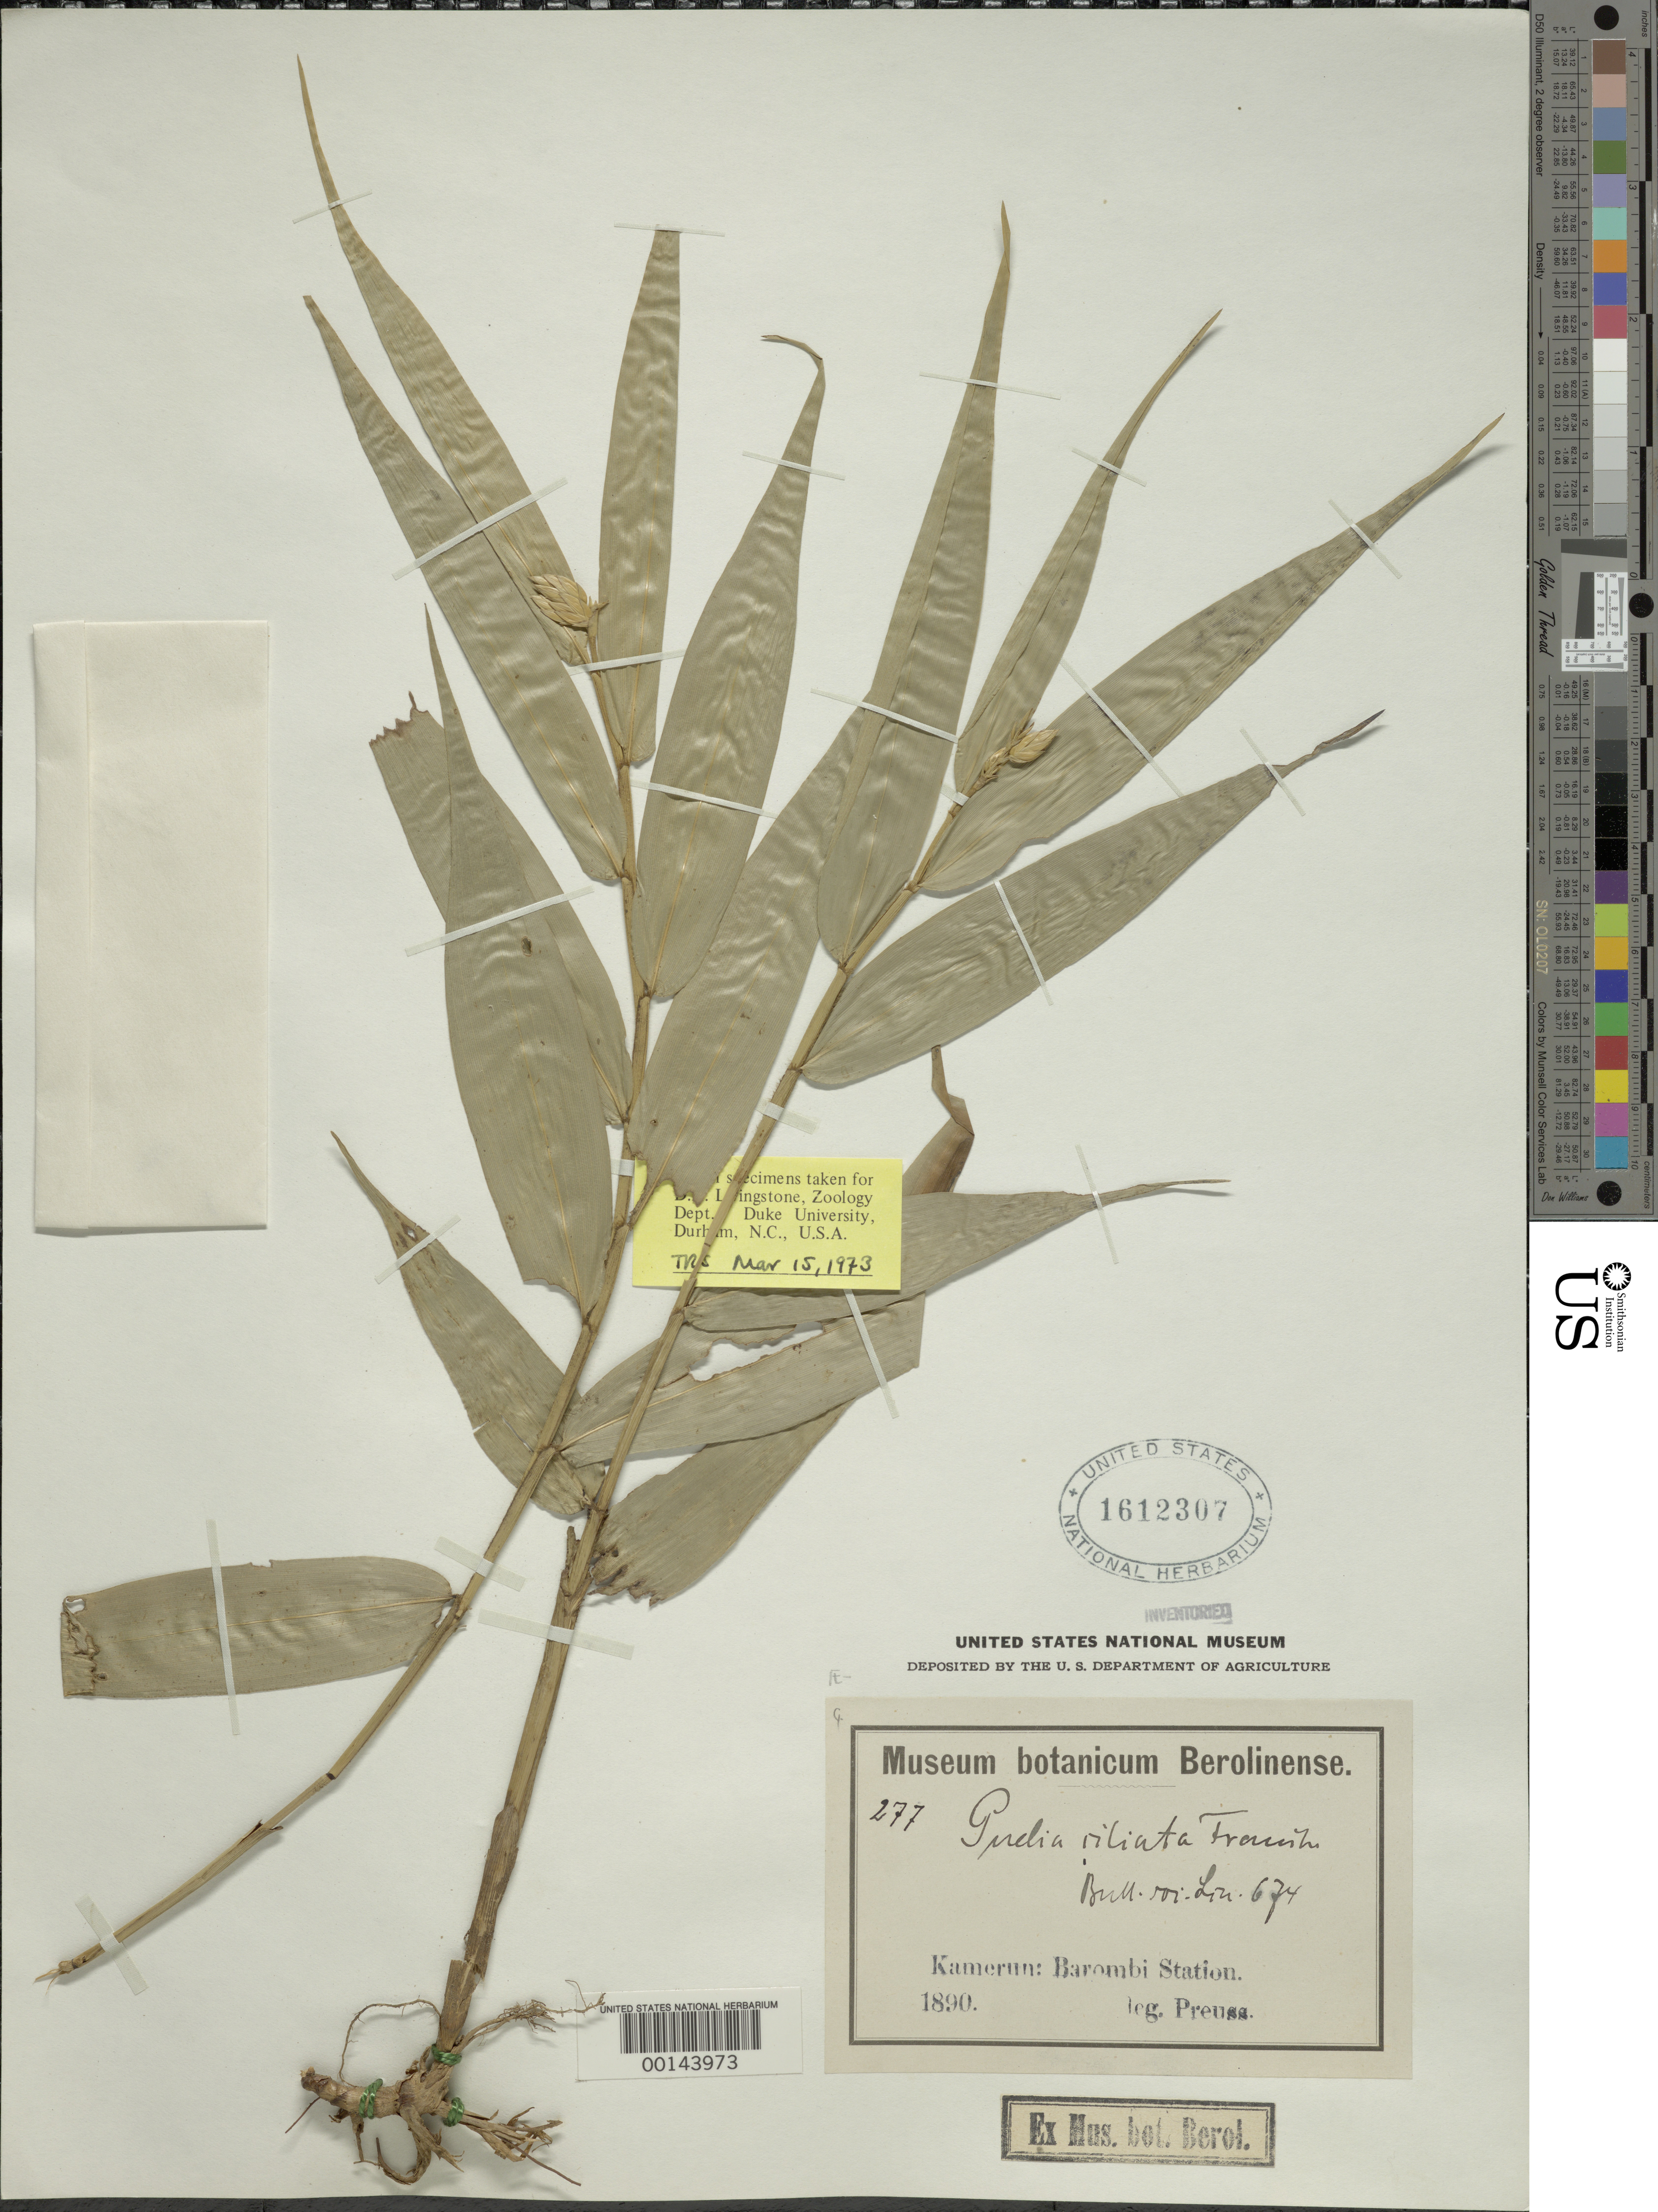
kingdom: Plantae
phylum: Tracheophyta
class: Liliopsida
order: Poales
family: Poaceae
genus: Puelia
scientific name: Puelia ciliata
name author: Franch.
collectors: P. Preuss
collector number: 277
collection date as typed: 1890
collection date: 1890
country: Cameroon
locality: Carombi station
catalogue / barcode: US 1612307